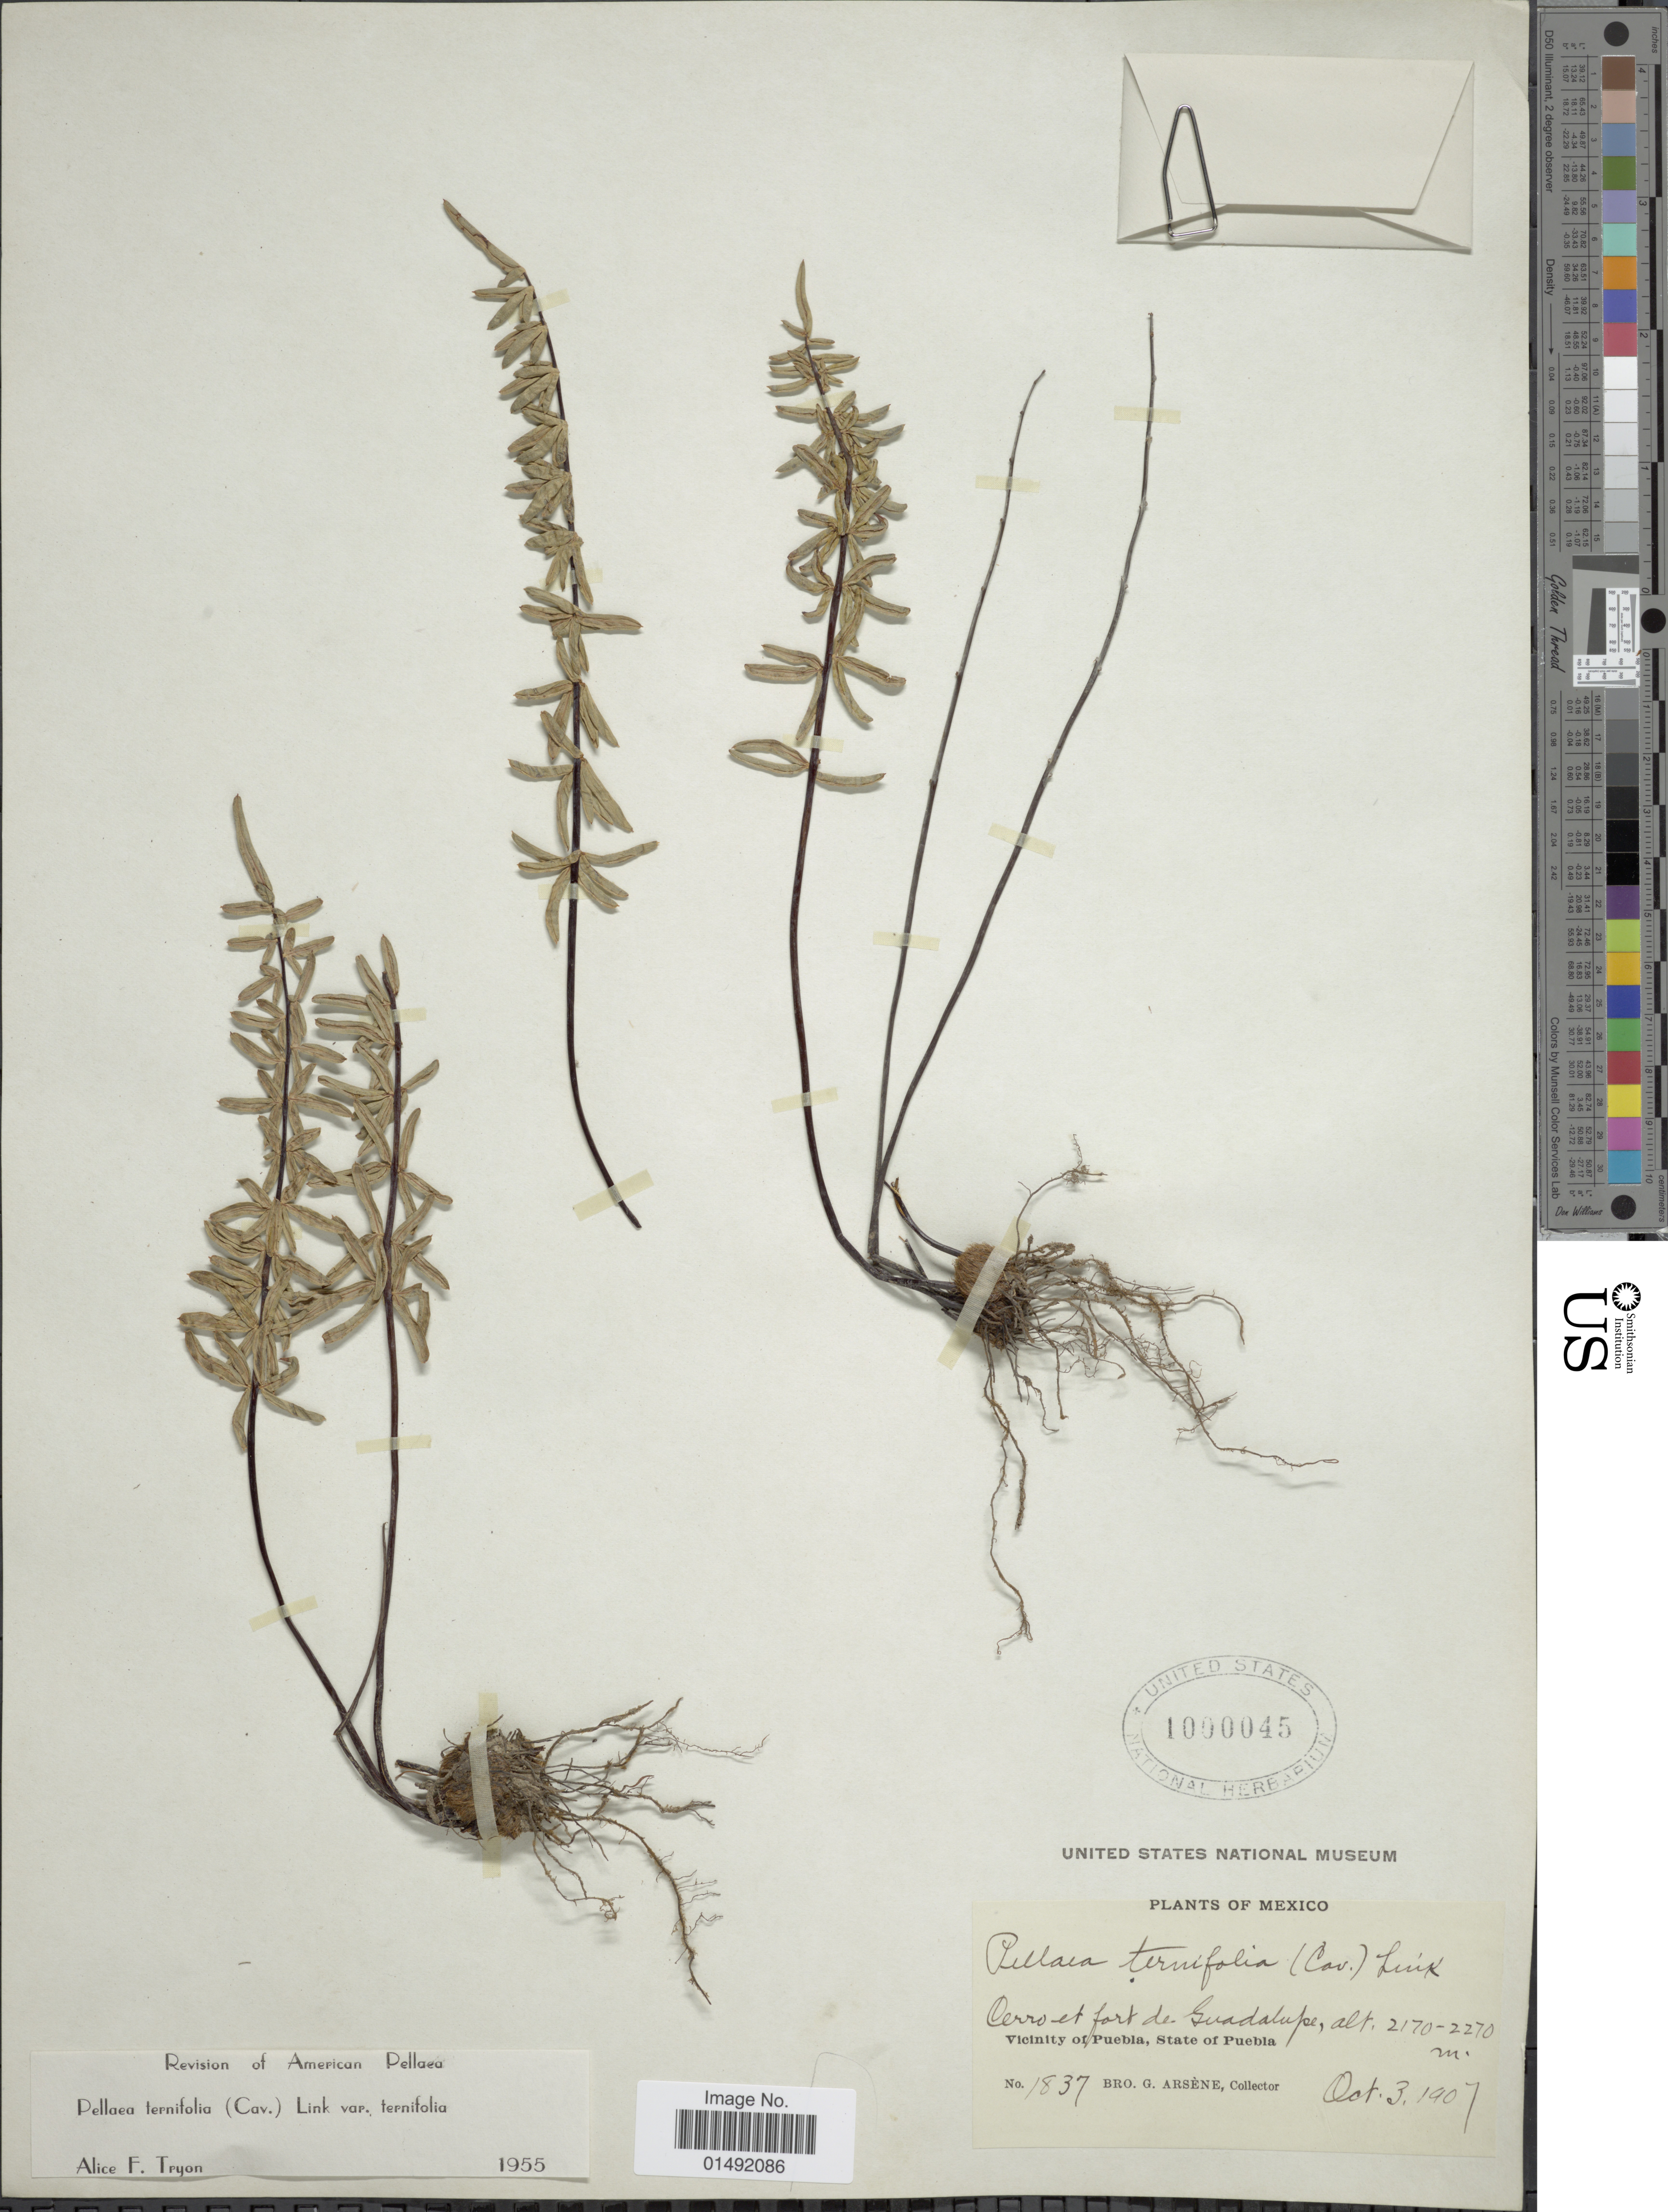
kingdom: Plantae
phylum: Tracheophyta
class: Polypodiopsida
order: Polypodiales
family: Pteridaceae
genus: Pellaea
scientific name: Pellaea ternifolia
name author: (Cav.) Link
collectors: Bro. G. Arsène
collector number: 1837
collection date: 1907-10-03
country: Mexico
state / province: Puebla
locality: Cerro et fort de Guadalupe, Vicinity of Puebla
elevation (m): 2170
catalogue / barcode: US 1000045